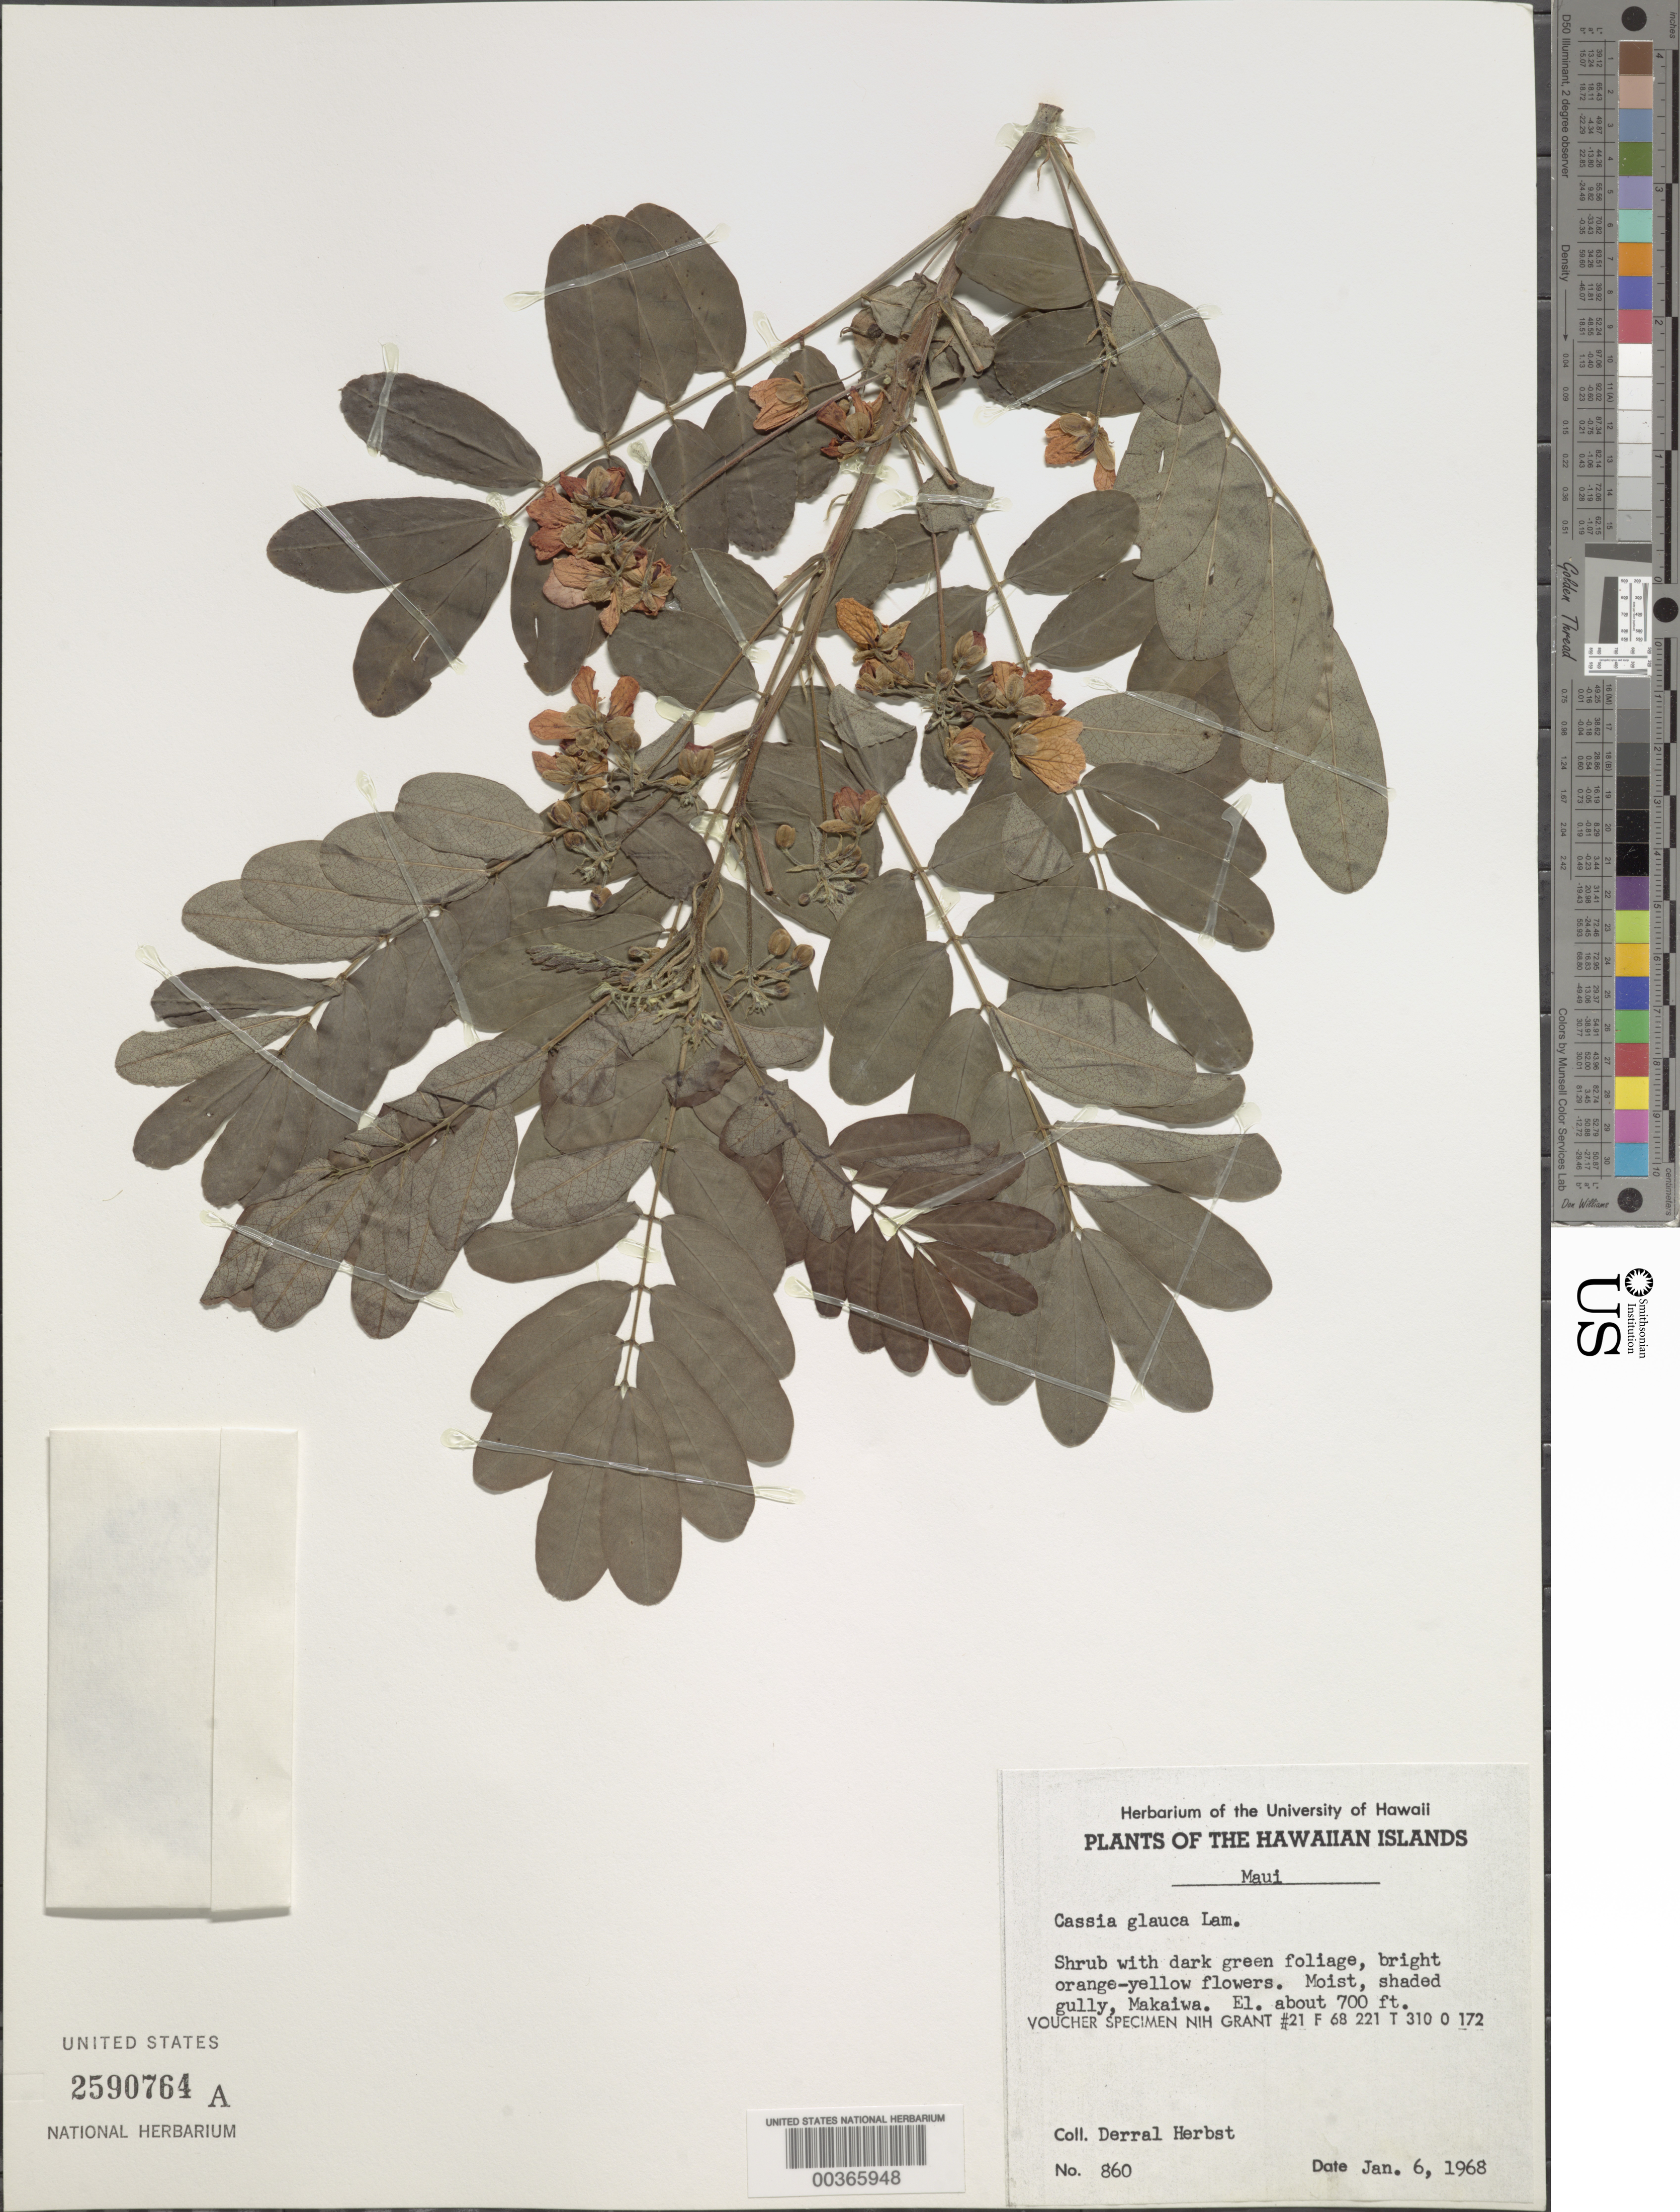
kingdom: Plantae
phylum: Tracheophyta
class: Magnoliopsida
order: Fabales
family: Fabaceae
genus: Senna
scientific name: Senna surattensis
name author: (Burm. f.) H.S. Irwin & Barneby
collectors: D. R. Herbst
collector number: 860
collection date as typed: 06 Jan 1968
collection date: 1968-01-06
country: United States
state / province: Hawaii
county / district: Maui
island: Maui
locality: Makaiwa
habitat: Moist, shaded gully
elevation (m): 213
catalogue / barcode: US 2590764A